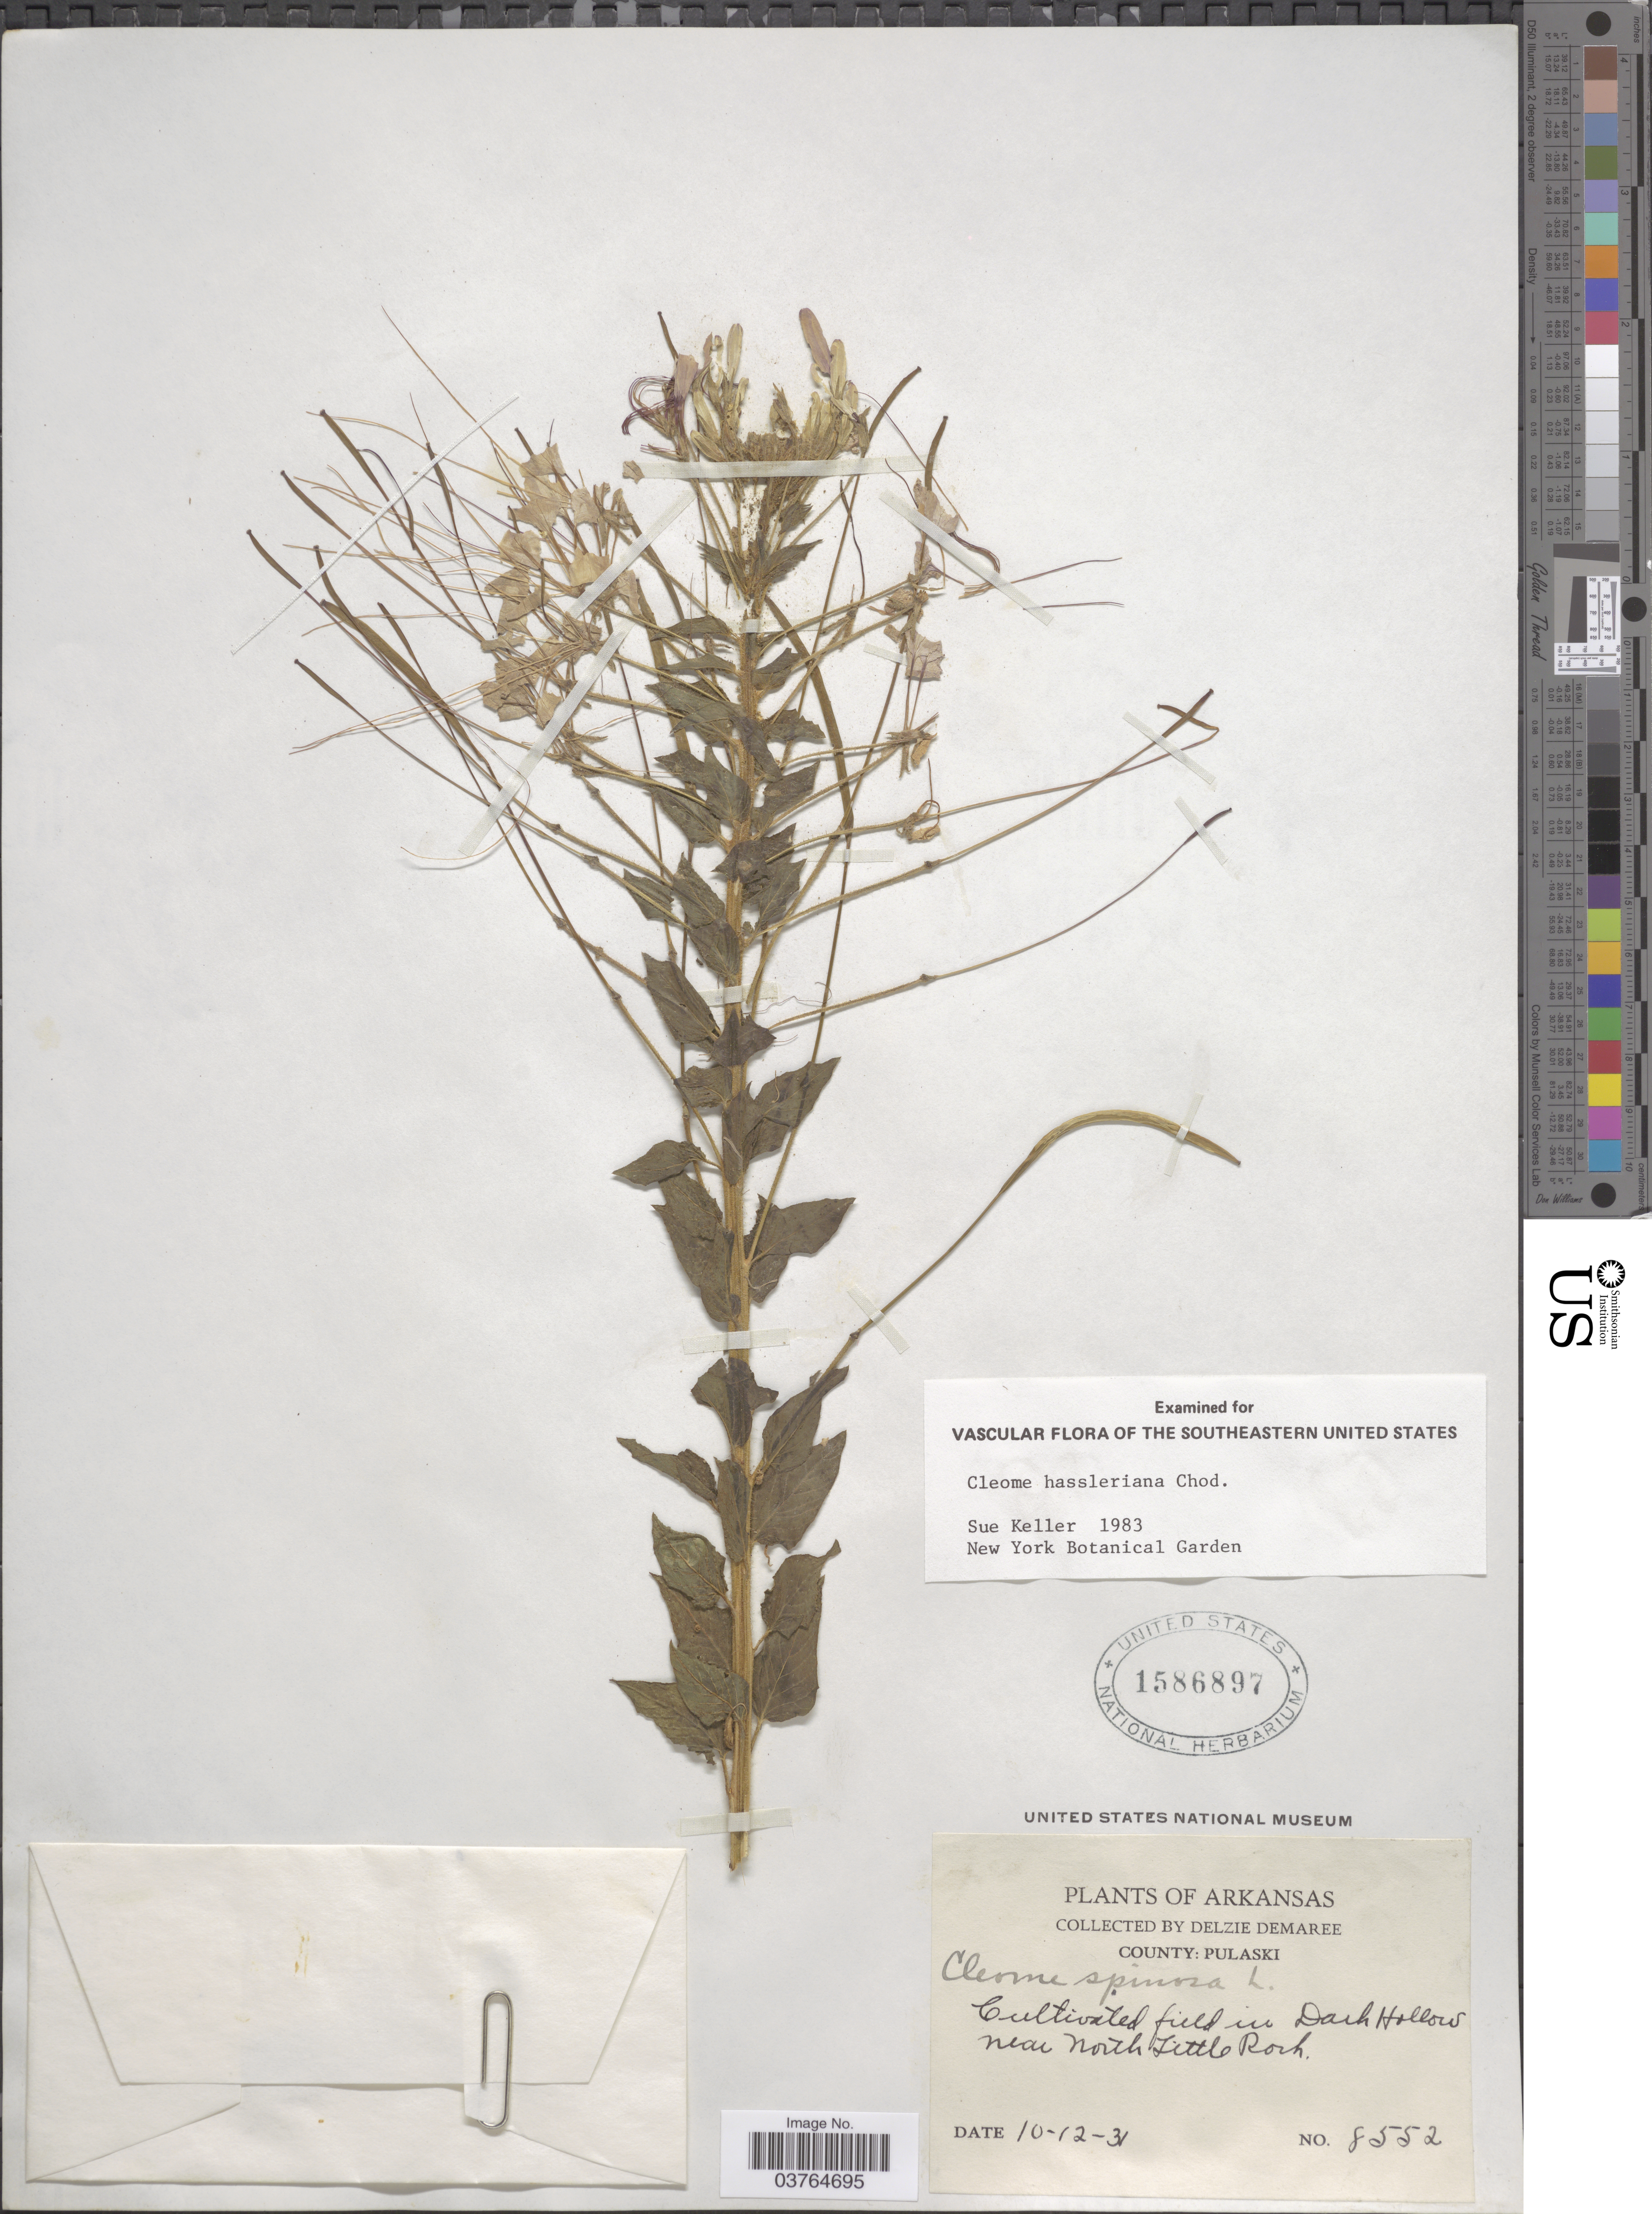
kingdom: Plantae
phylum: Tracheophyta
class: Magnoliopsida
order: Brassicales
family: Cleomaceae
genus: Tarenaya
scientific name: Tarenaya houtteana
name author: (Schltdl.) Soares Neto & Roalson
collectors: D. Demaree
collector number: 8552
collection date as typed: Transcribed d/m/y: 12/10/31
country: United States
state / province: Arkansas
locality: County: Pulaski. Cultivated field in Dark Hollow near North Little Rock.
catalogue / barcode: US 1586897